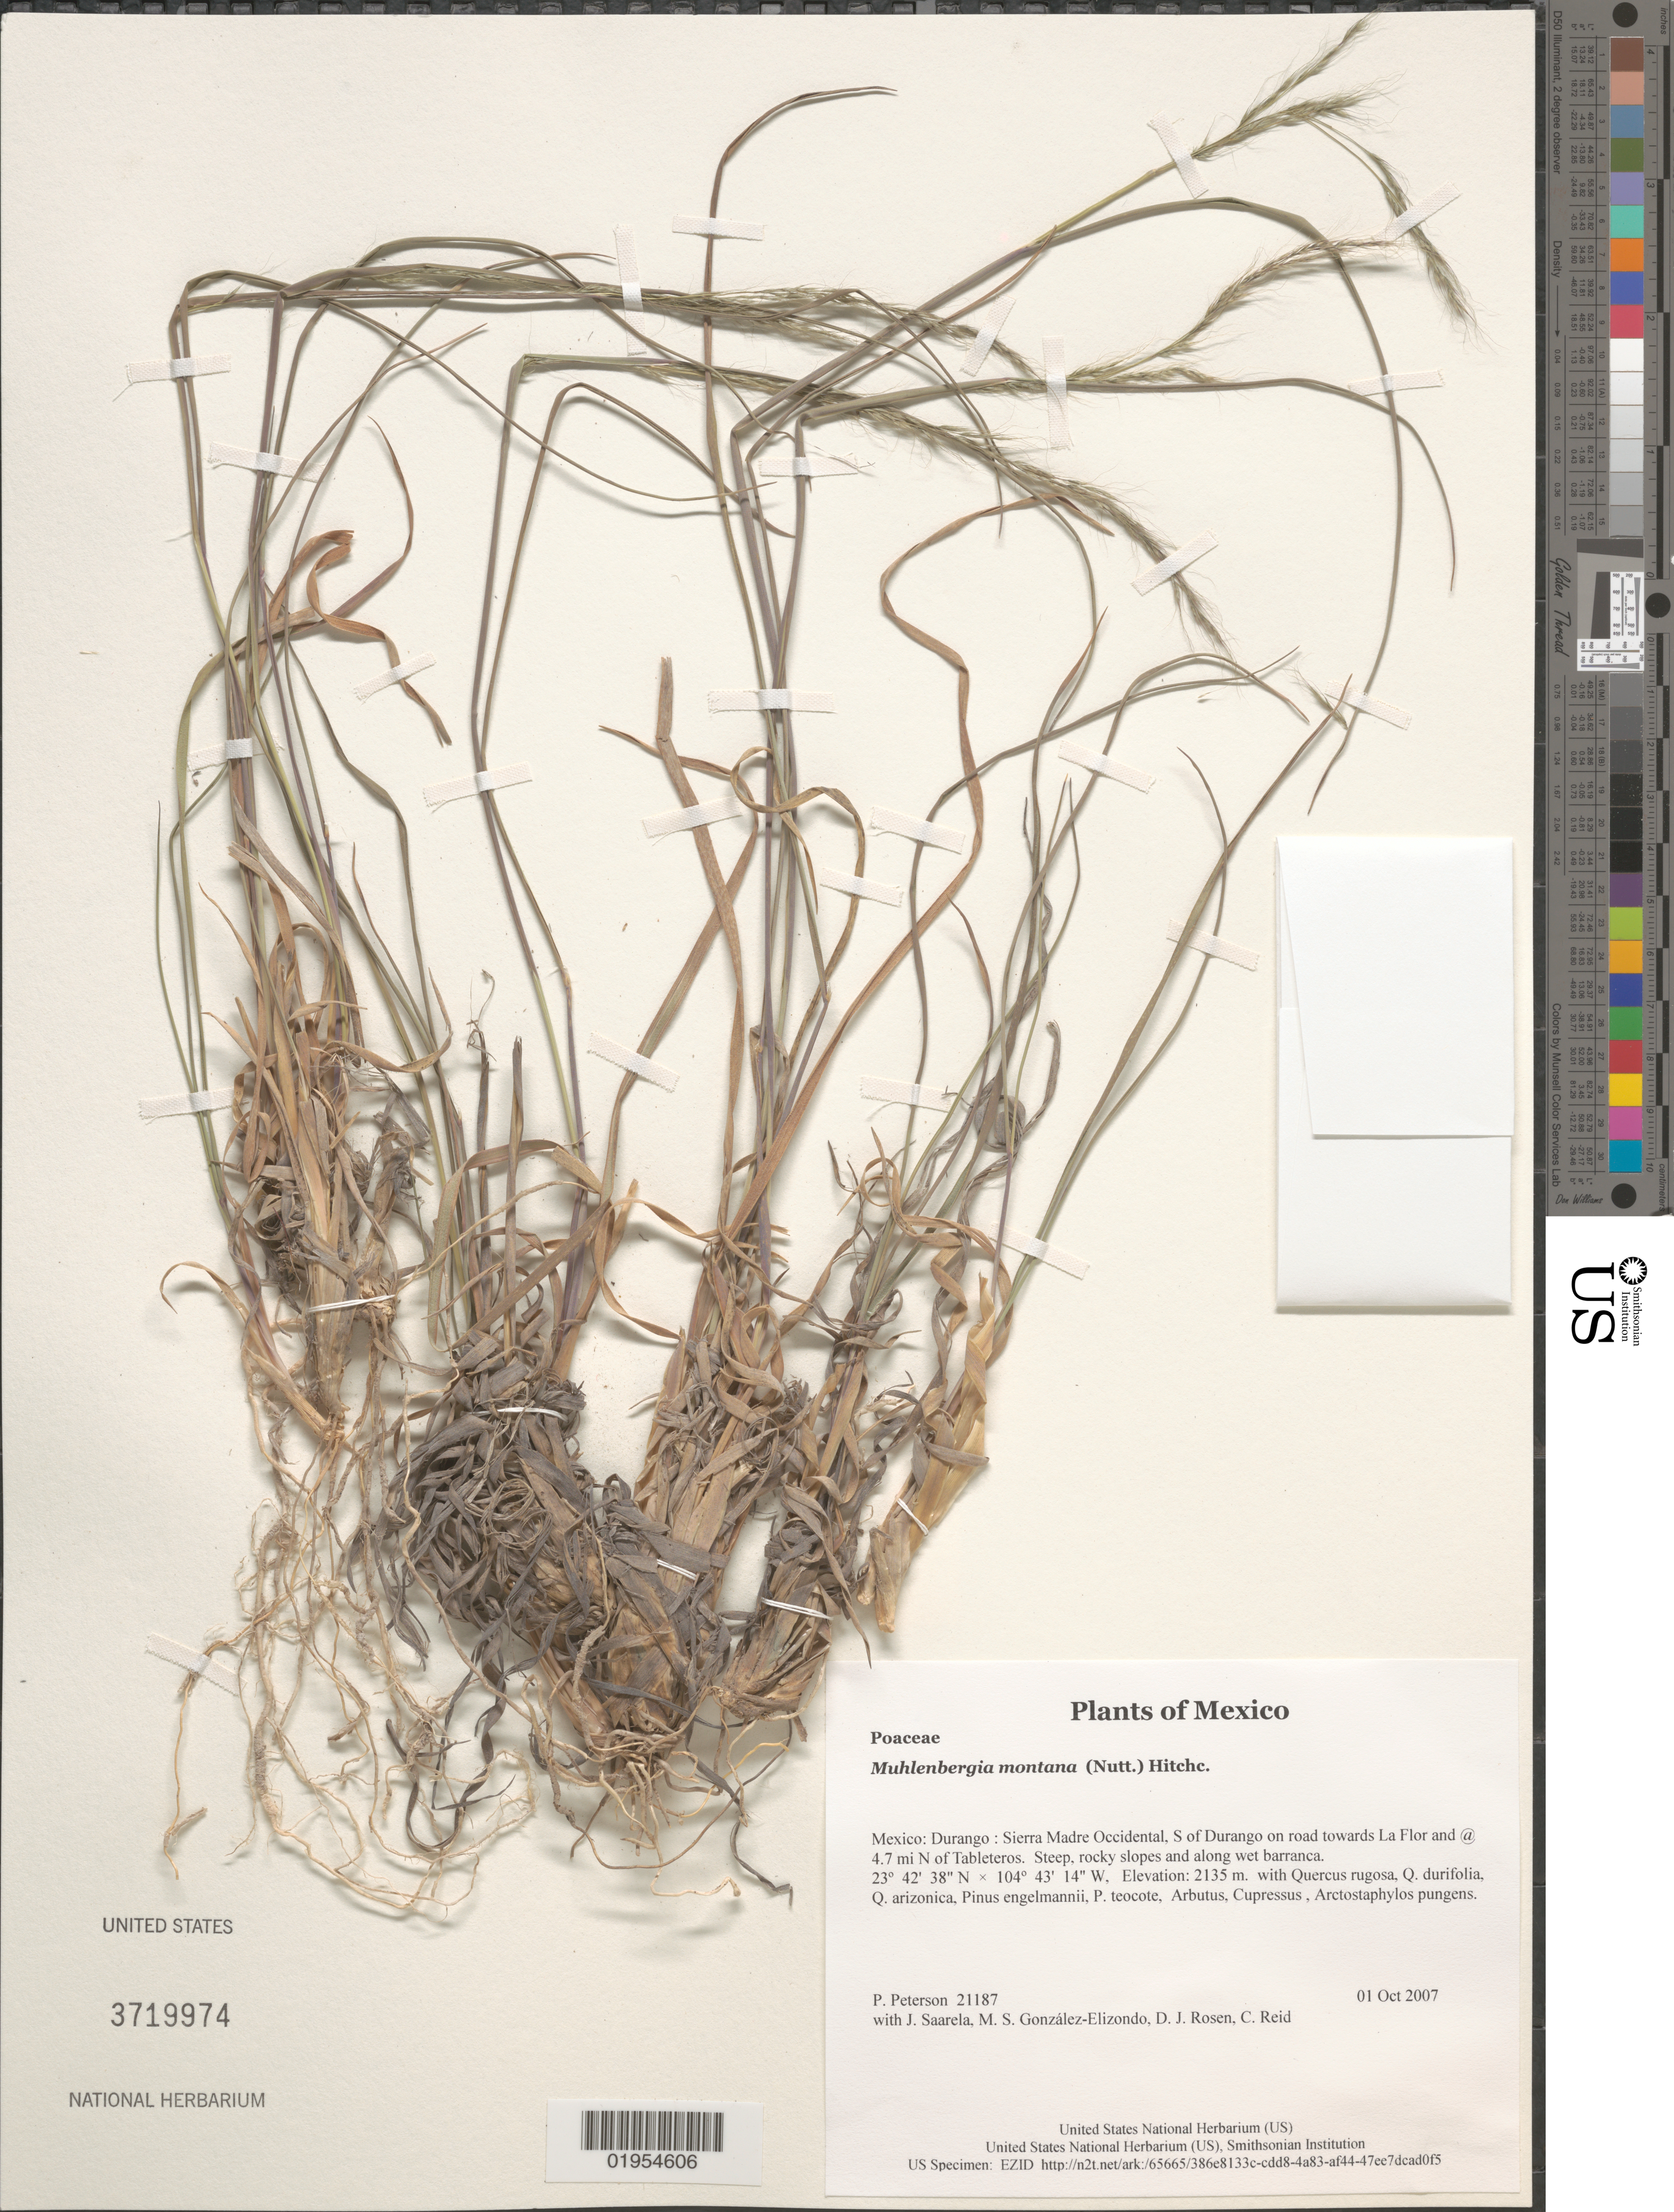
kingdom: Plantae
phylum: Tracheophyta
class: Liliopsida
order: Poales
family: Poaceae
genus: Muhlenbergia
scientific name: Muhlenbergia montana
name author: (Nutt.) Hitchc.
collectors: P. M. Peterson, J. Saarela, M. S. González-Elizondo, D. J. Rosen & C. Reid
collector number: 21187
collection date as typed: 01 Oct 2007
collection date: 2007-10-01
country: Mexico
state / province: Durango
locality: Sierra Madre Occidental, S of Durango on road towards La Flor and @ 4.7 mi N of Tableteros. Steep, rocky slopes and along wet barranca.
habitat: with Quercus rugosa, Q. durifolia, Q. arizonica, Pinus engelmannii, P. teocote, Arbutus, Cupressus , Arctostaphylos pungens.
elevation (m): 2135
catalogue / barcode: US 3719974